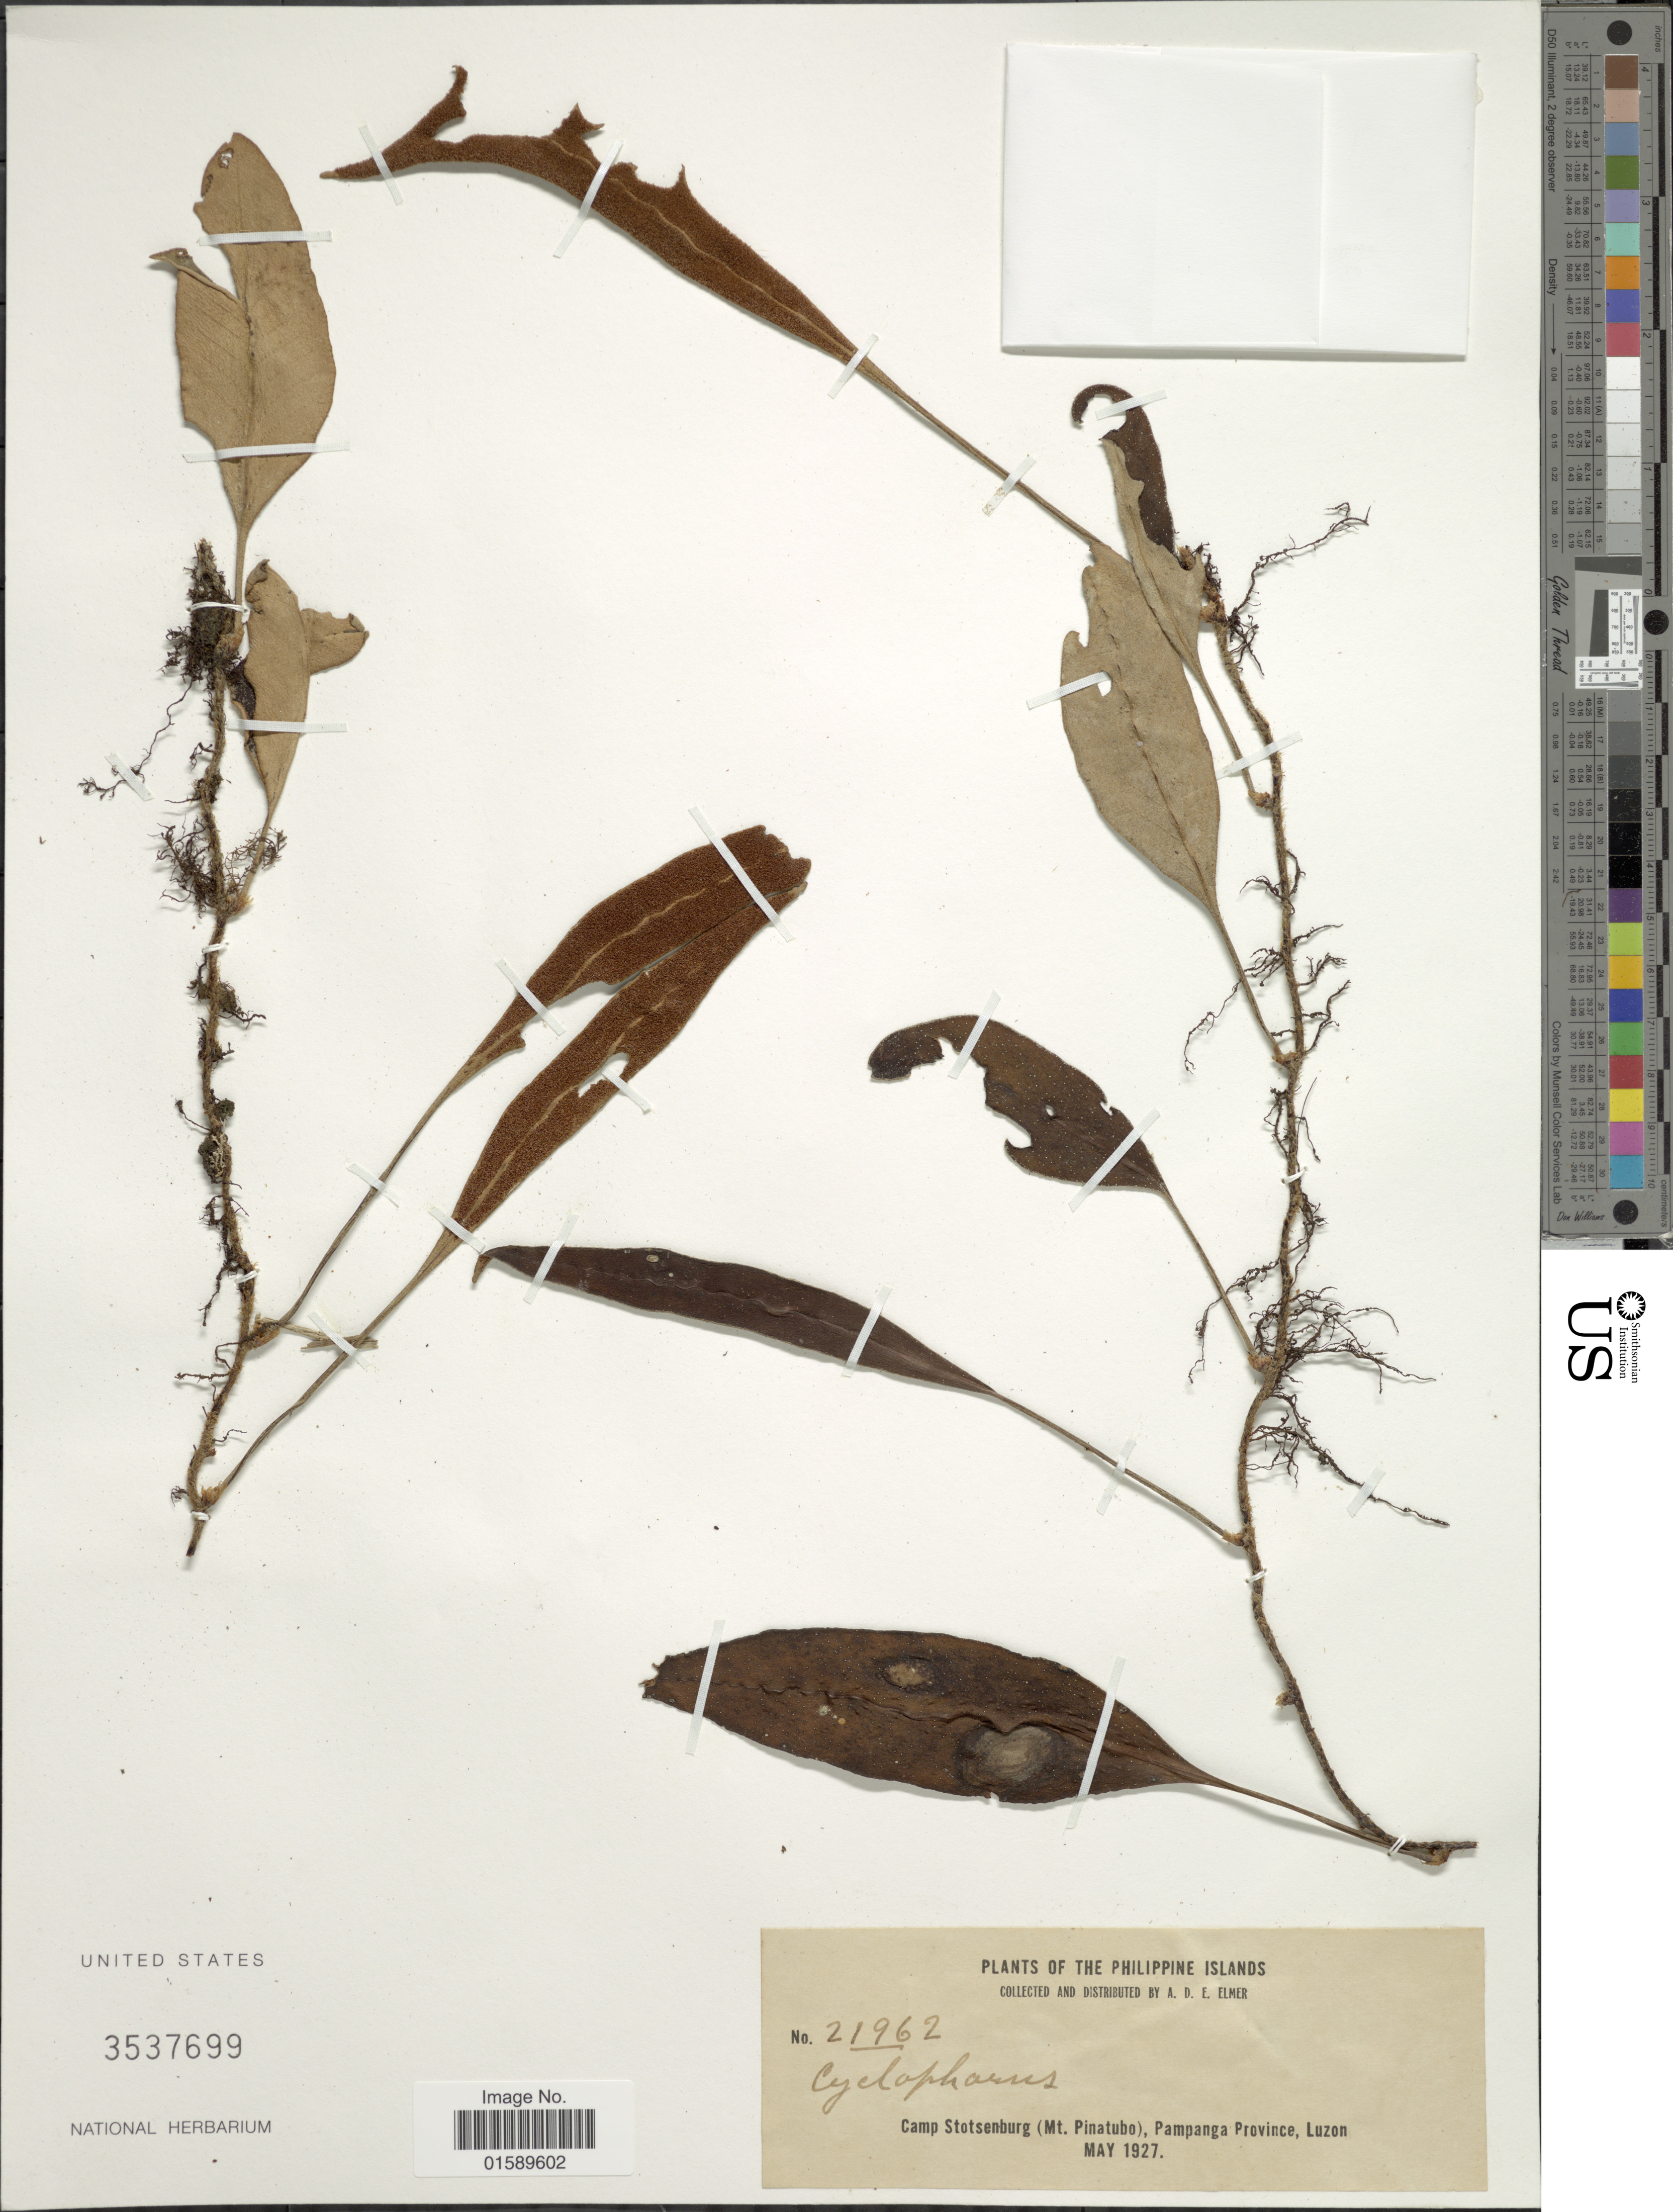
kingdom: Plantae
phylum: Tracheophyta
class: Polypodiopsida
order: Polypodiales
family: Polypodiaceae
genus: Pyrrosia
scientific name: Pyrrosia lanceolata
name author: (L.) Farw.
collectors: A. D. E. Elmer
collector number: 21962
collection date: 1927-05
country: Philippines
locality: Camp Stotsenburg (Mt. Pinatubo), Pampanga Province, Luzon.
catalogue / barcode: US 3537699